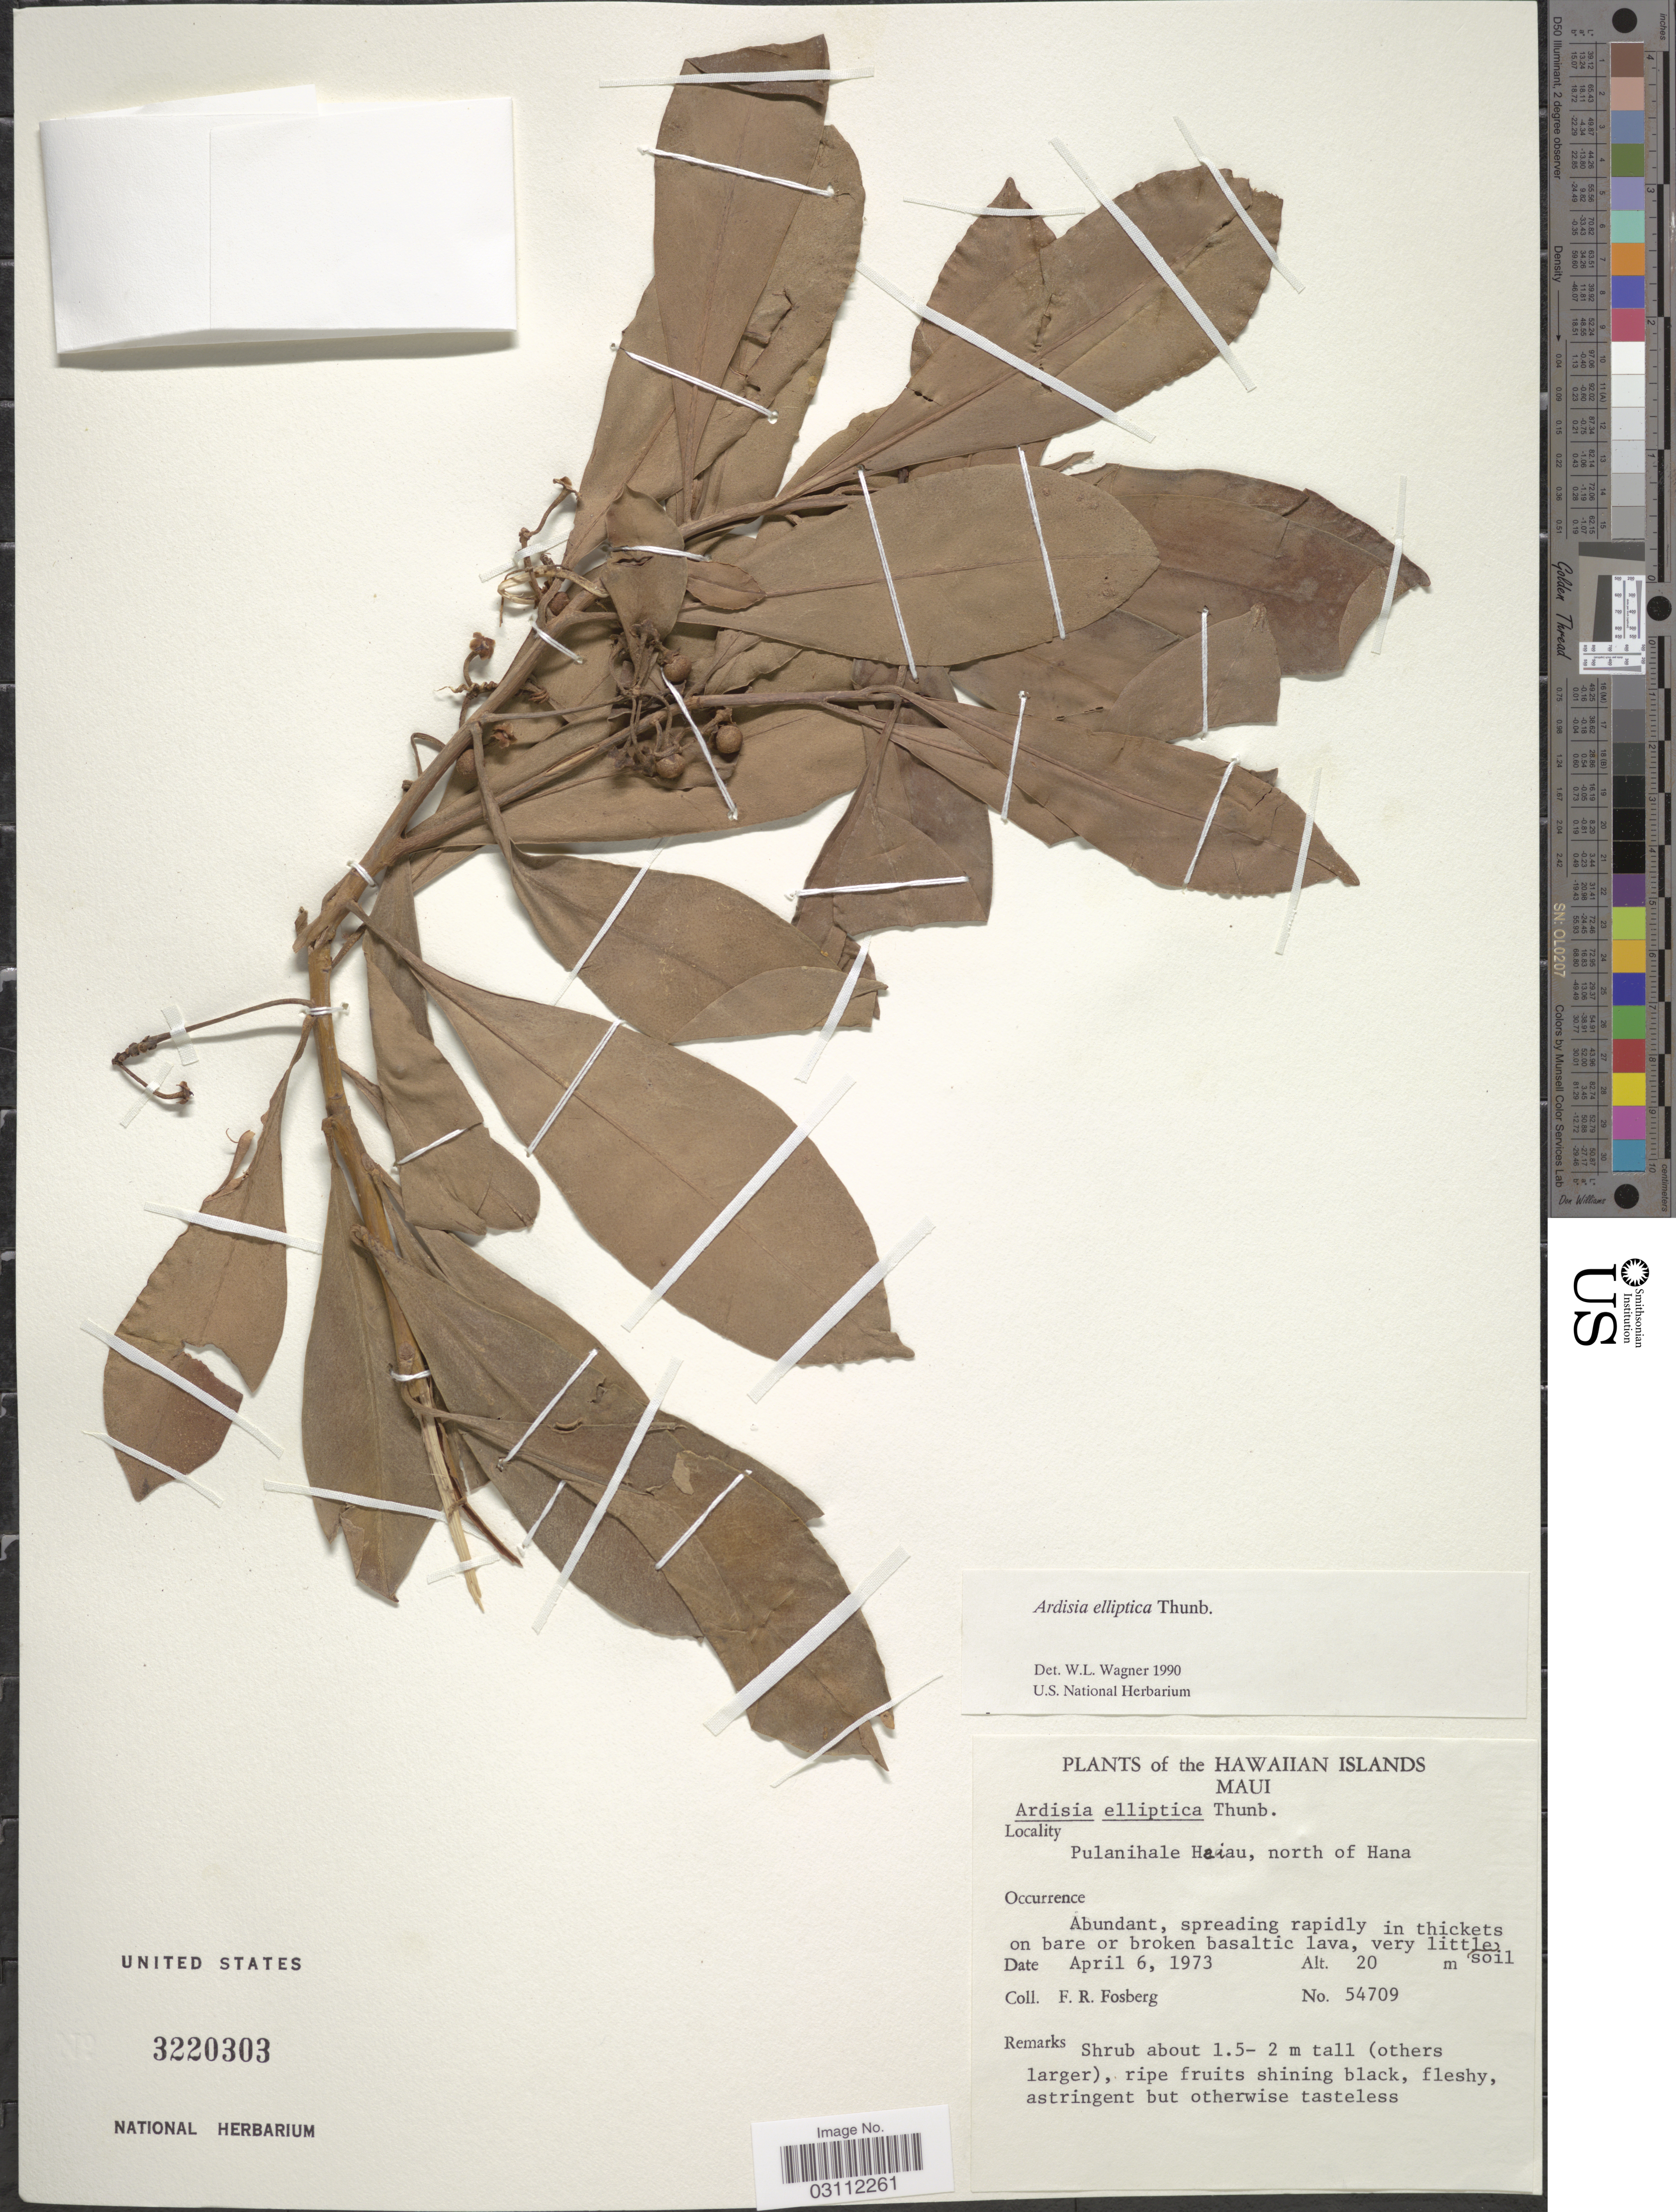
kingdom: Plantae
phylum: Tracheophyta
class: Magnoliopsida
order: Ericales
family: Primulaceae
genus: Ardisia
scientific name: Ardisia elliptica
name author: Thunb.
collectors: F. R. Fosberg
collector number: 54709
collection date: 1973-04-06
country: United States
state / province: Hawaii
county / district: Maui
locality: Hawaiian Islands. Maui. Pulanihale Haiau, north of Hana.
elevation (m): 20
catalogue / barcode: US 3220303